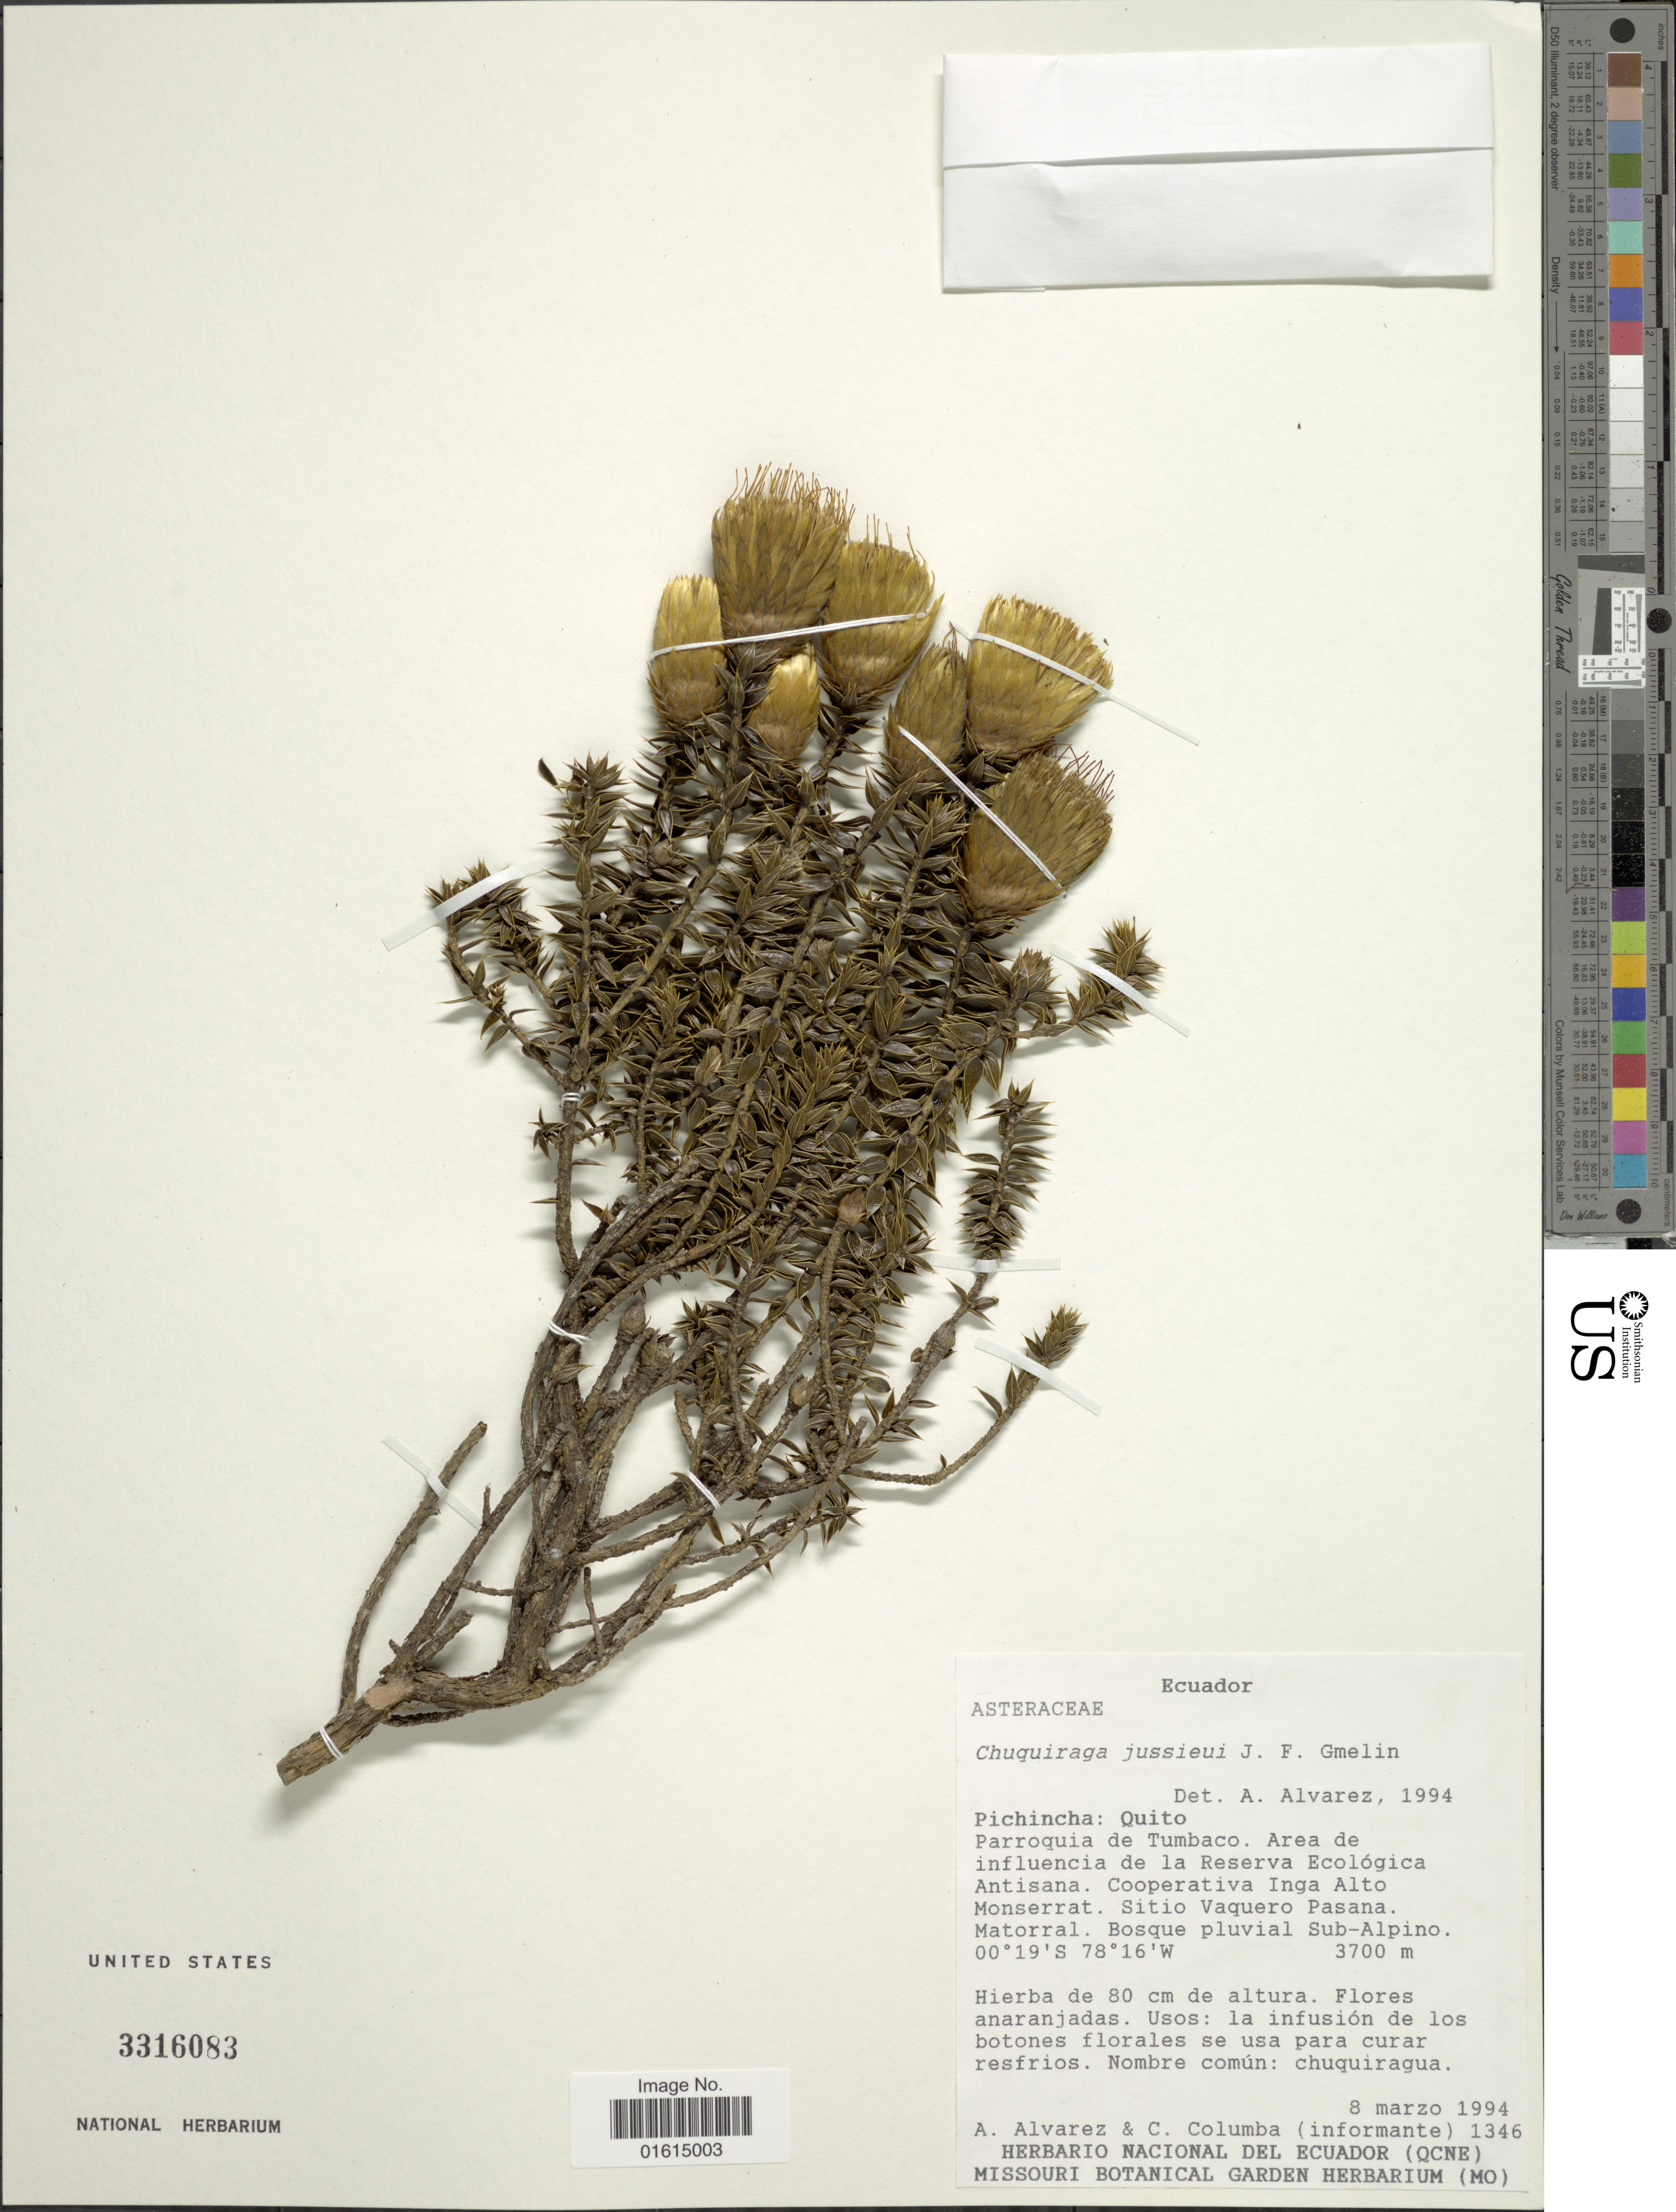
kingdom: Plantae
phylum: Tracheophyta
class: Magnoliopsida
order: Asterales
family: Asteraceae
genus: Chuquiraga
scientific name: Chuquiraga jussieui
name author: J.F. Gmel.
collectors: A. Alvarez & C. Columba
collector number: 1346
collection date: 1994-03-08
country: Ecuador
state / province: Pichincha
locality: Pichincha, Quito, Parroquia de Tumbaco, area de influencia de la Reserva Ecologica Antisana, Cooperativa Inga Alto Monserrat, Sitio Vaquero Pasana, Matorral. Bosque pluvial Sub-Alpino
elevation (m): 3700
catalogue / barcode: US 3316083